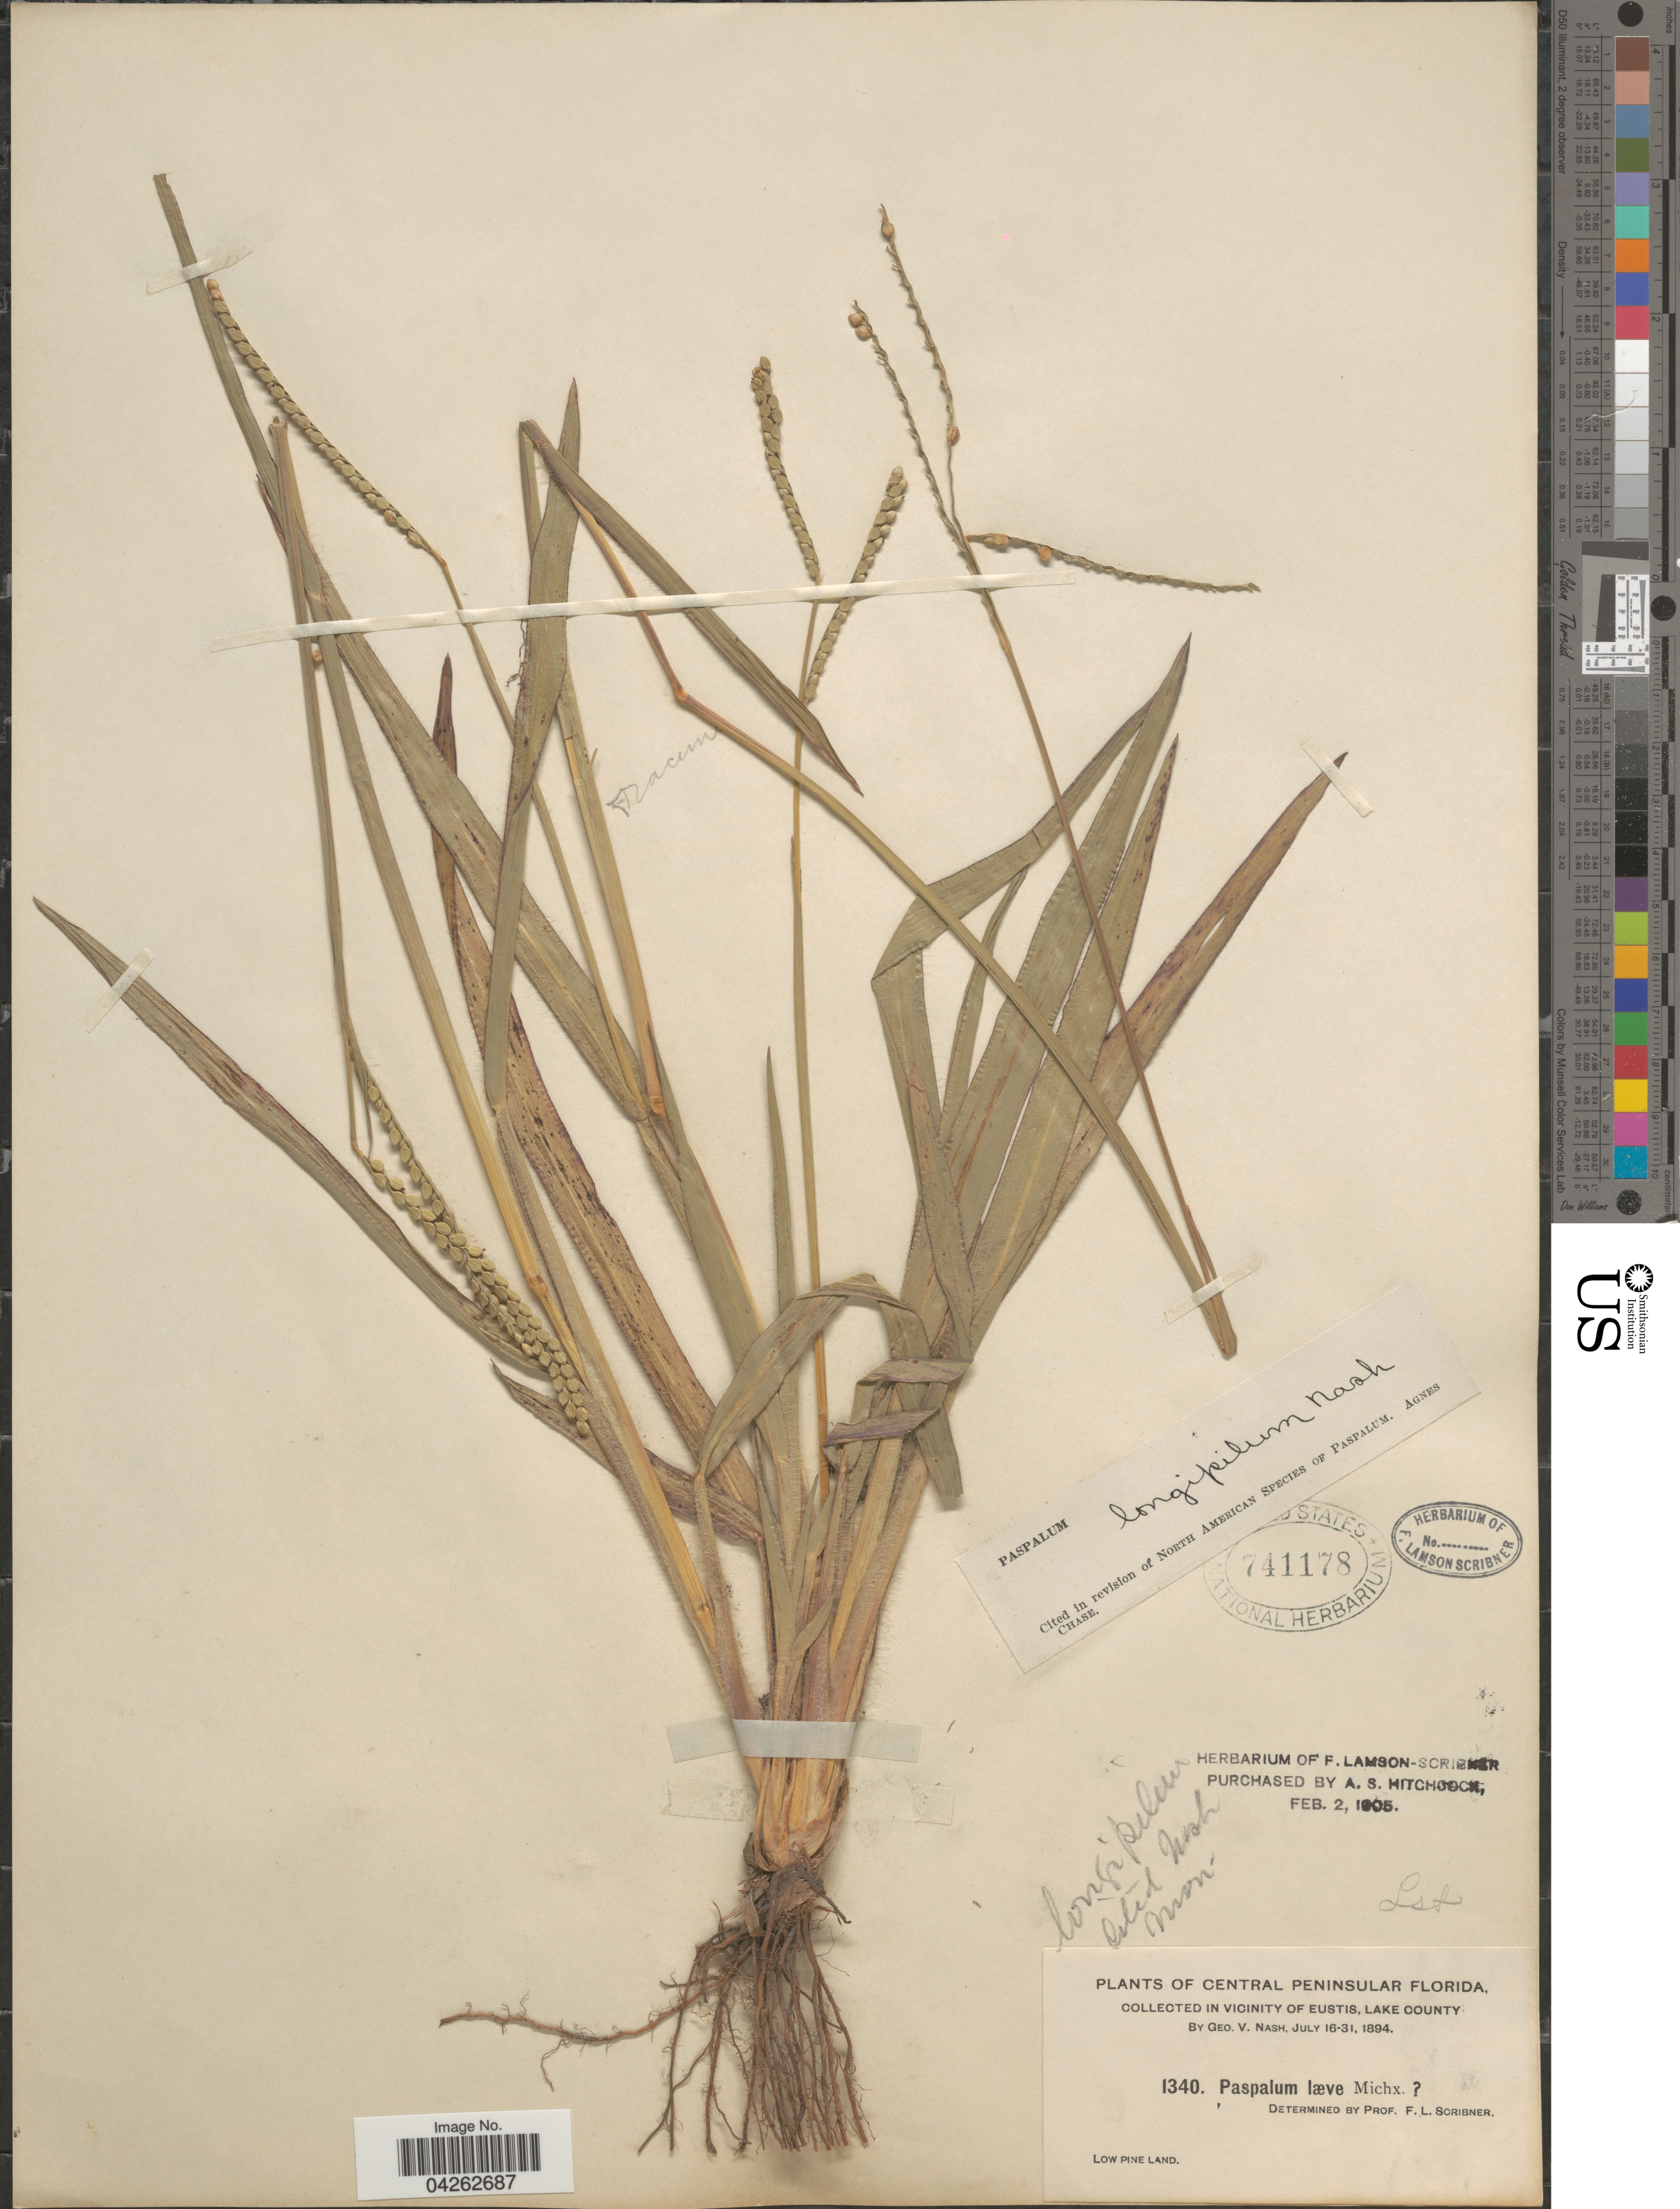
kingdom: Plantae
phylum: Tracheophyta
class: Liliopsida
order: Poales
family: Poaceae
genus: Paspalum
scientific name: Paspalum longipilum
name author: Nash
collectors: G. V. Nash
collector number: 1340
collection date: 1894-07-16/1894-07-31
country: United States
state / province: Florida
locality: Central Peninsular Florida. In vicinity of Eustis, Lake County. Low pine land.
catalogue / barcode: US 741178